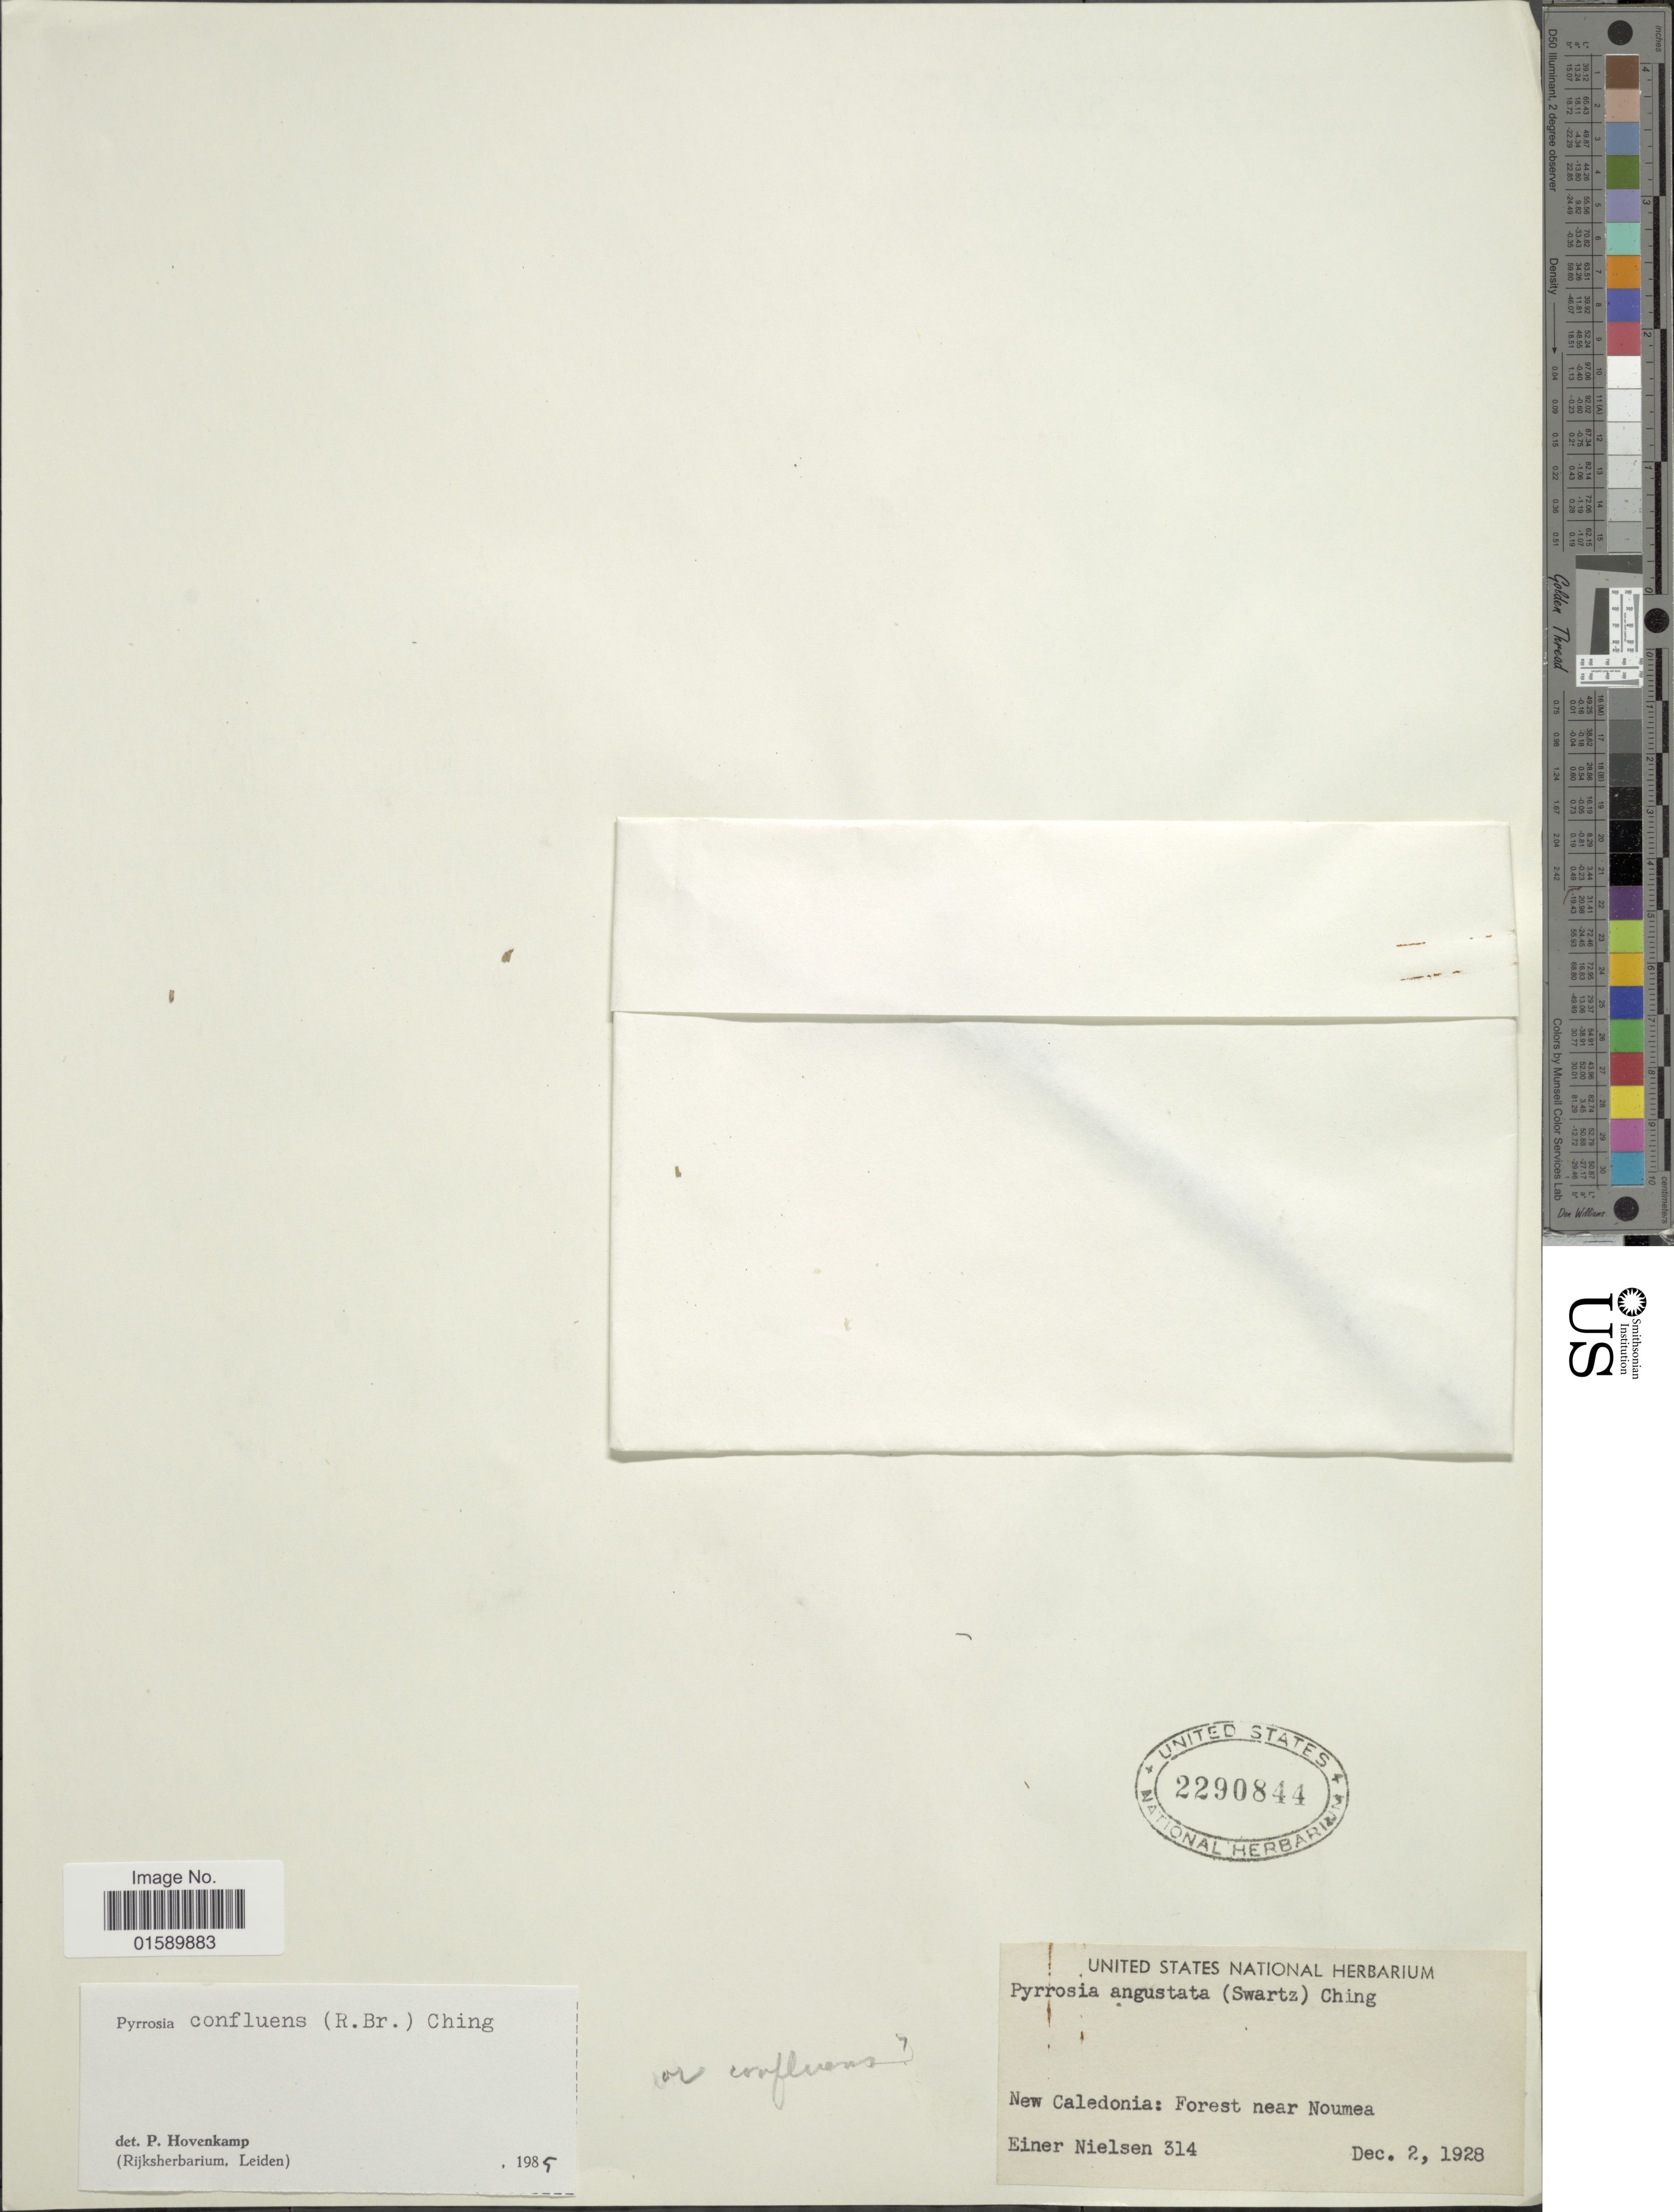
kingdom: Plantae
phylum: Tracheophyta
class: Polypodiopsida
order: Polypodiales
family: Polypodiaceae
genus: Pyrrosia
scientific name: Pyrrosia confluens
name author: (R. Br.) Ching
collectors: E. Nielsen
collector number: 314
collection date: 1928-12-02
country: New Caledonia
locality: New Caledonie: Forest near Noumea.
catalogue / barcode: US 2290844